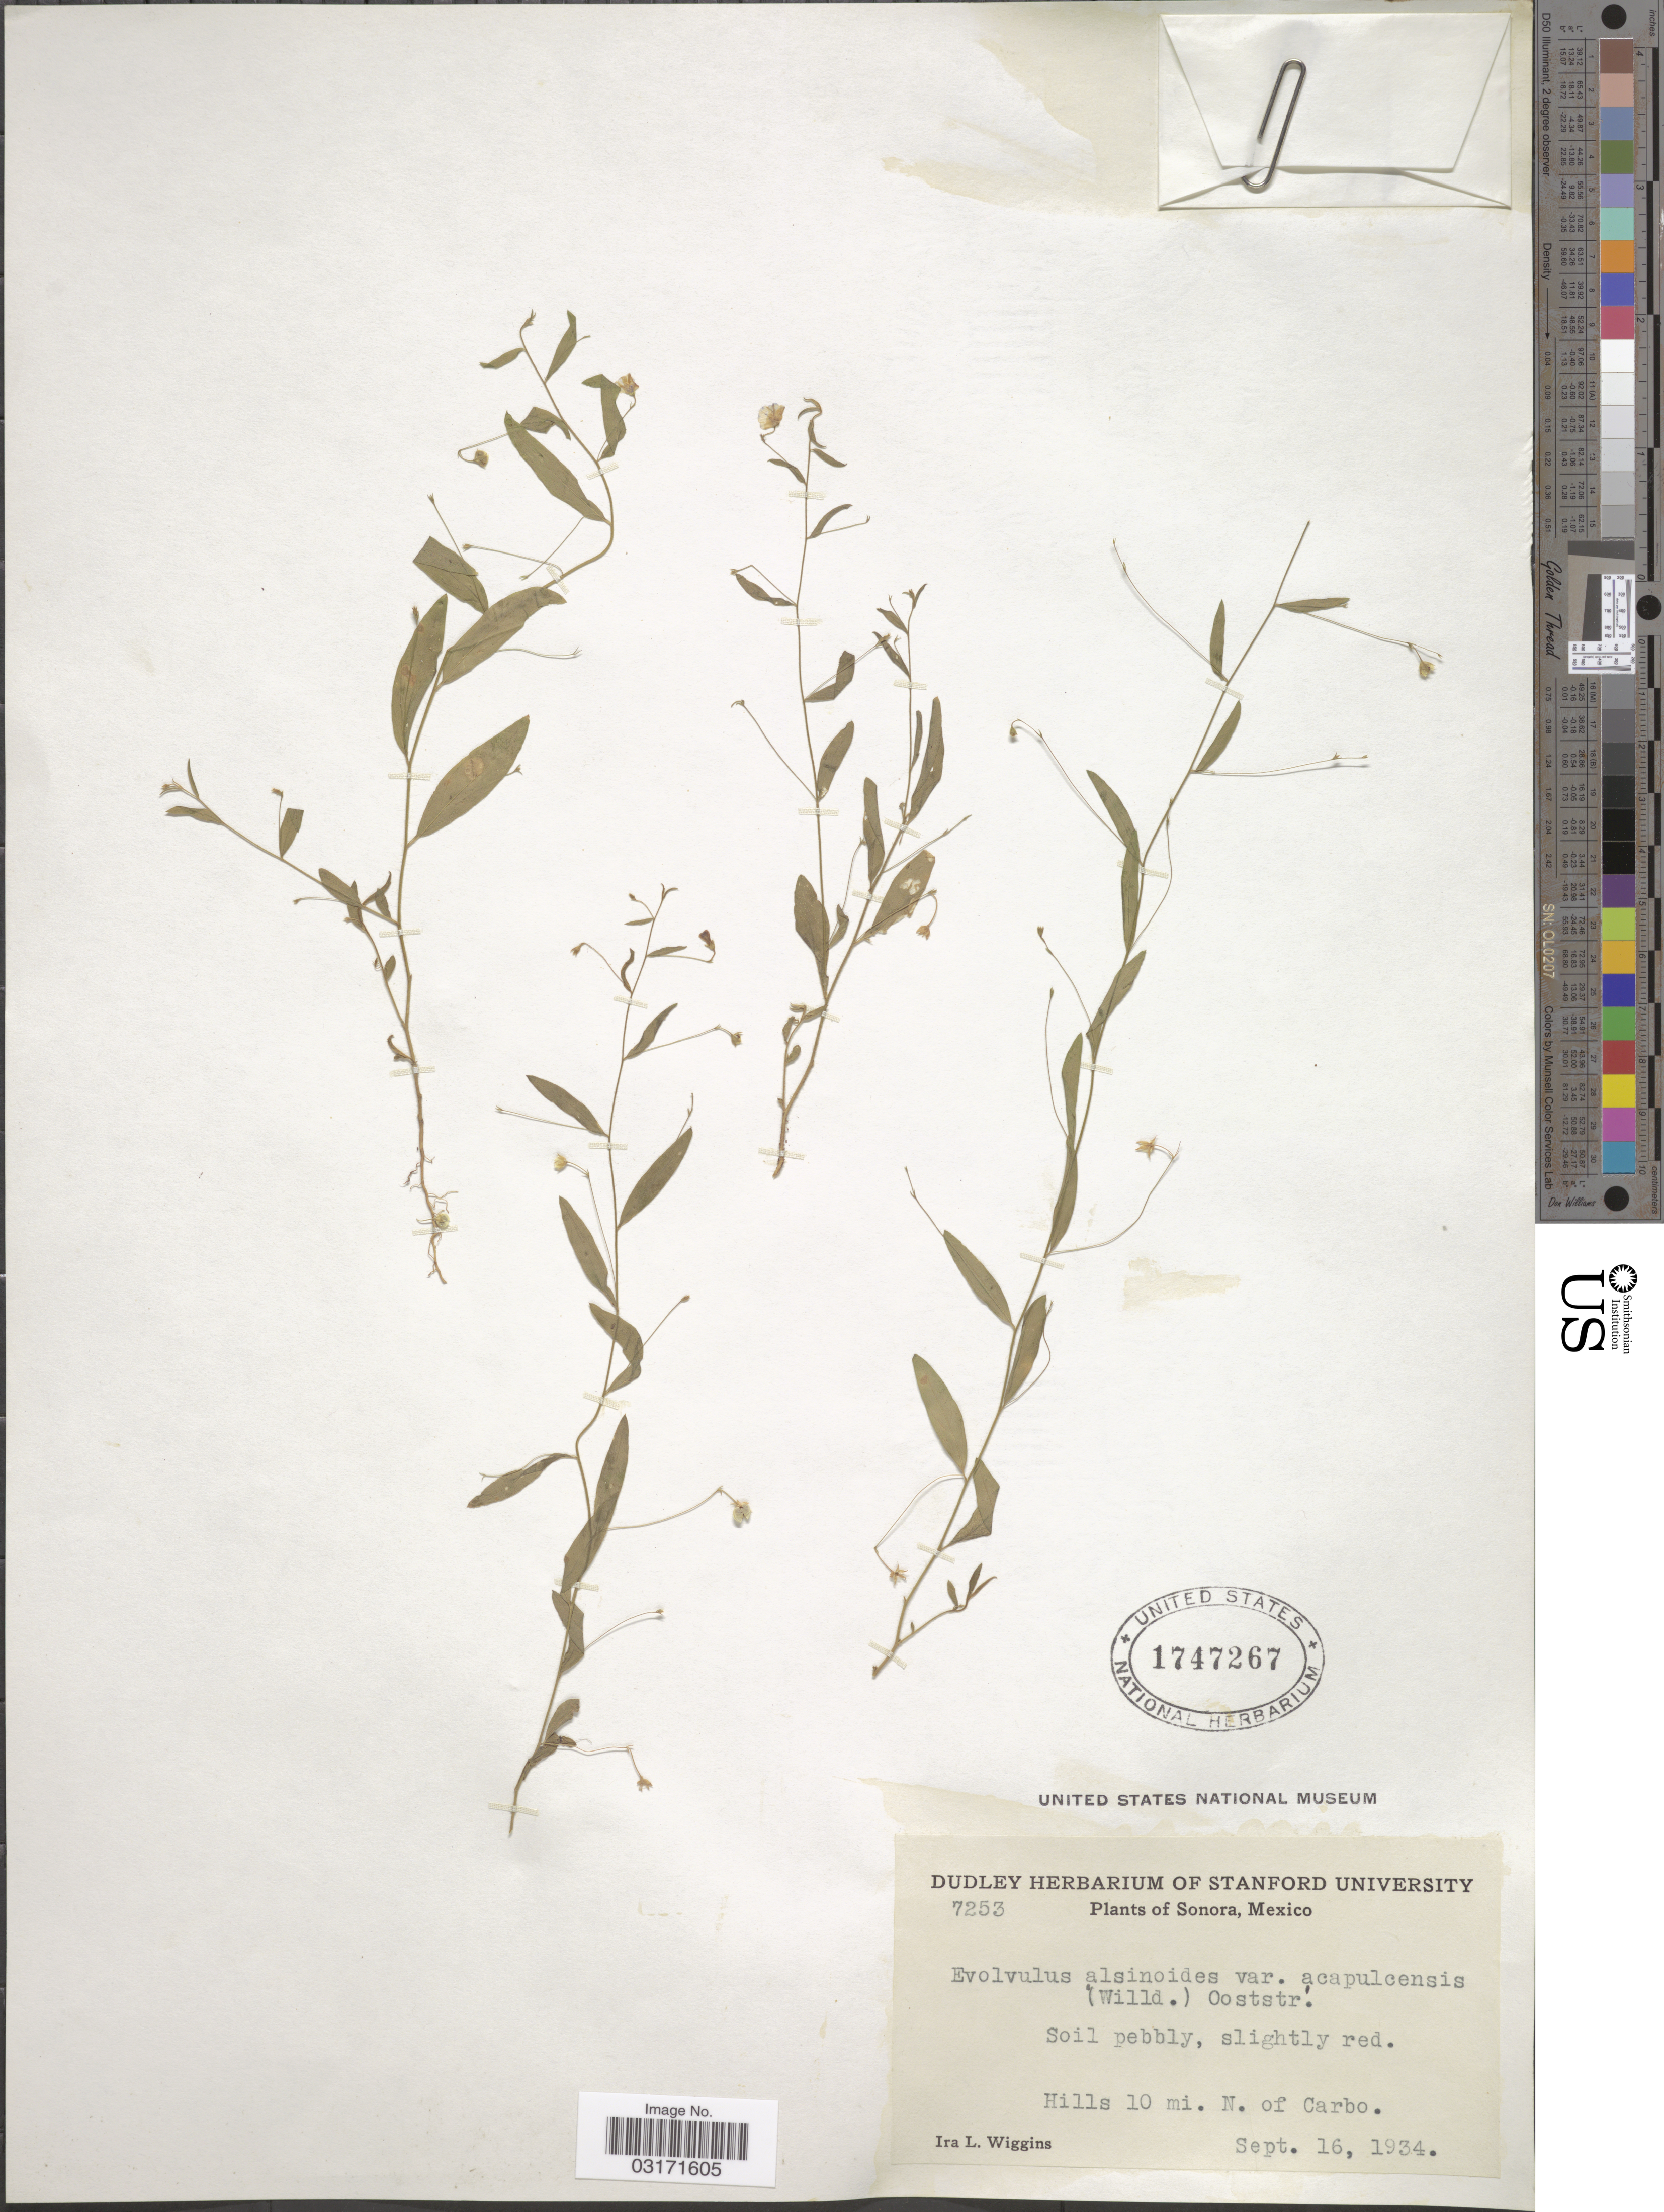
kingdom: Plantae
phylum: Tracheophyta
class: Magnoliopsida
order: Solanales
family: Convolvulaceae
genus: Evolvulus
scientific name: Evolvulus alsinoides var. acapulcensis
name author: (Willd. ex Schult.) Ooststr.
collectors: I. L. Wiggins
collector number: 7253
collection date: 1934-09-16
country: Mexico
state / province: Sonora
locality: Hills 10 mi. N. of Carbo.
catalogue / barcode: US 1747267